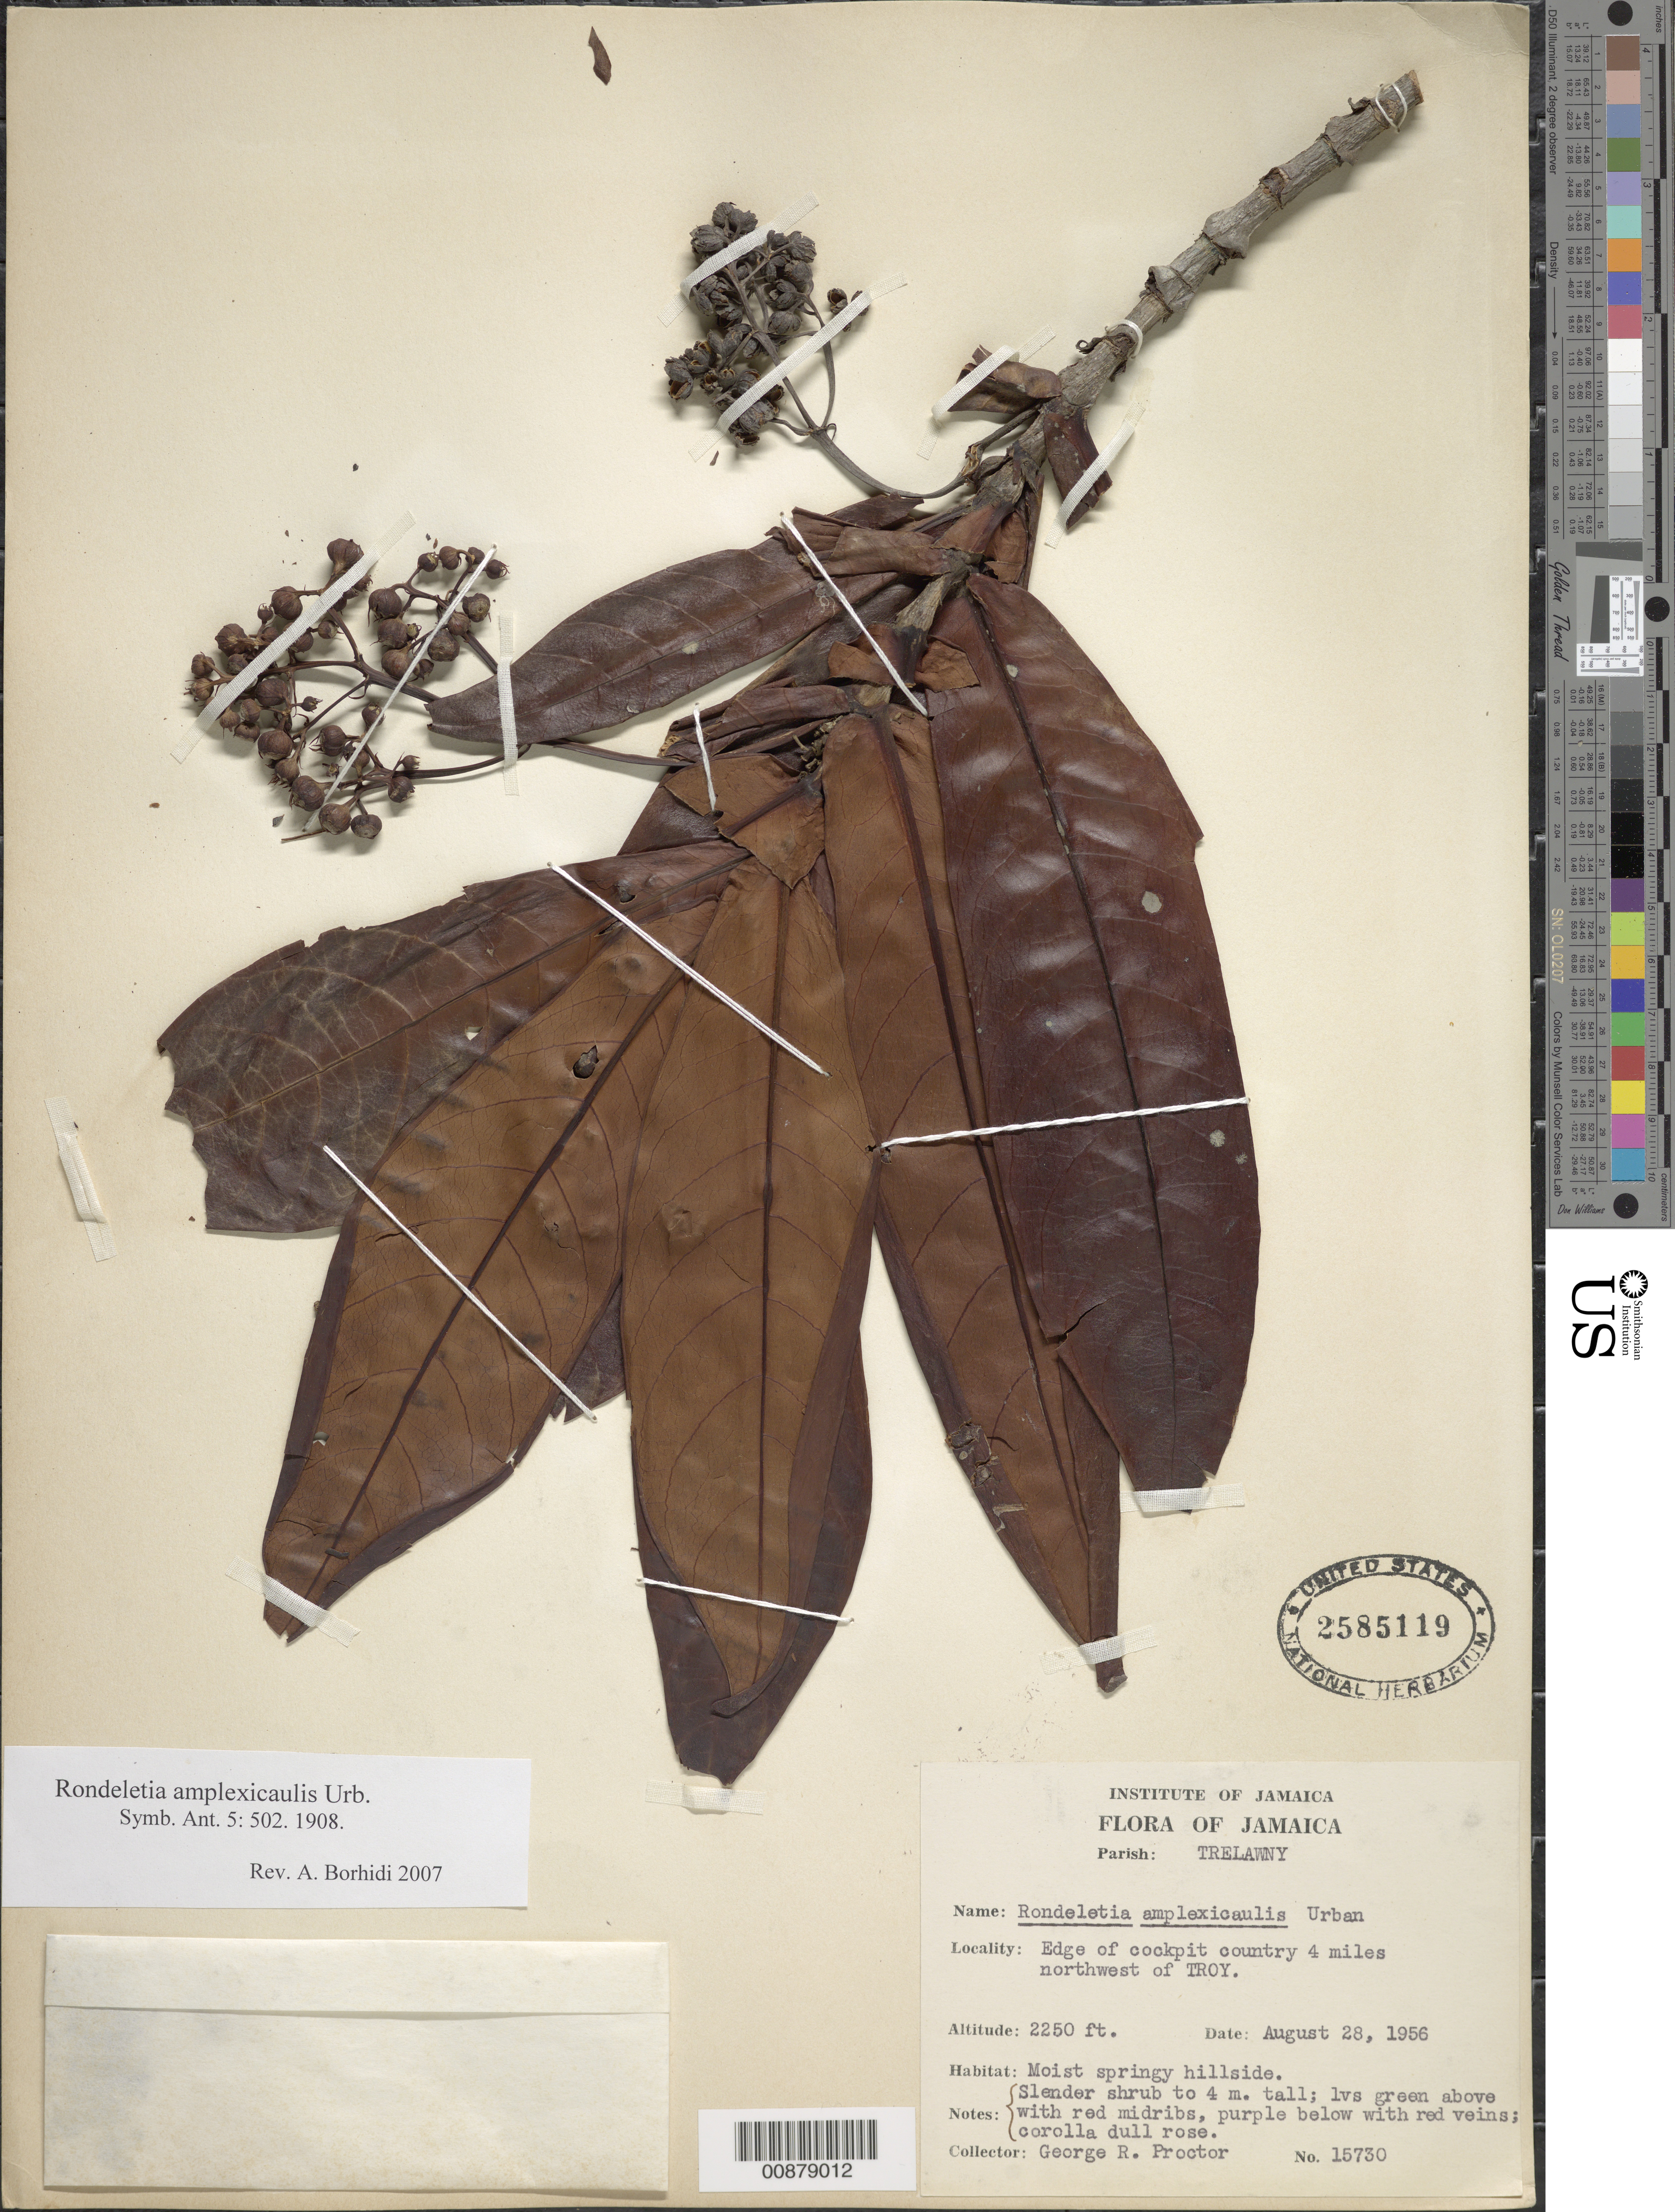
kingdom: Plantae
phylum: Tracheophyta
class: Magnoliopsida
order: Gentianales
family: Rubiaceae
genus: Rondeletia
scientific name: Rondeletia amplexicaulis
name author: Urb.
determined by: Borhidi, Attila L.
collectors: G. R. Proctor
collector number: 15730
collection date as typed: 28 Aug 1956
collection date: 1956-08-28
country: Jamaica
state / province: Trelawny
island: Jamaica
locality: Edge of cockpit country, 4 mi. NW of Troy.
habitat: Moist springy hillside.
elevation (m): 686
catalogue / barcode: US 2585119